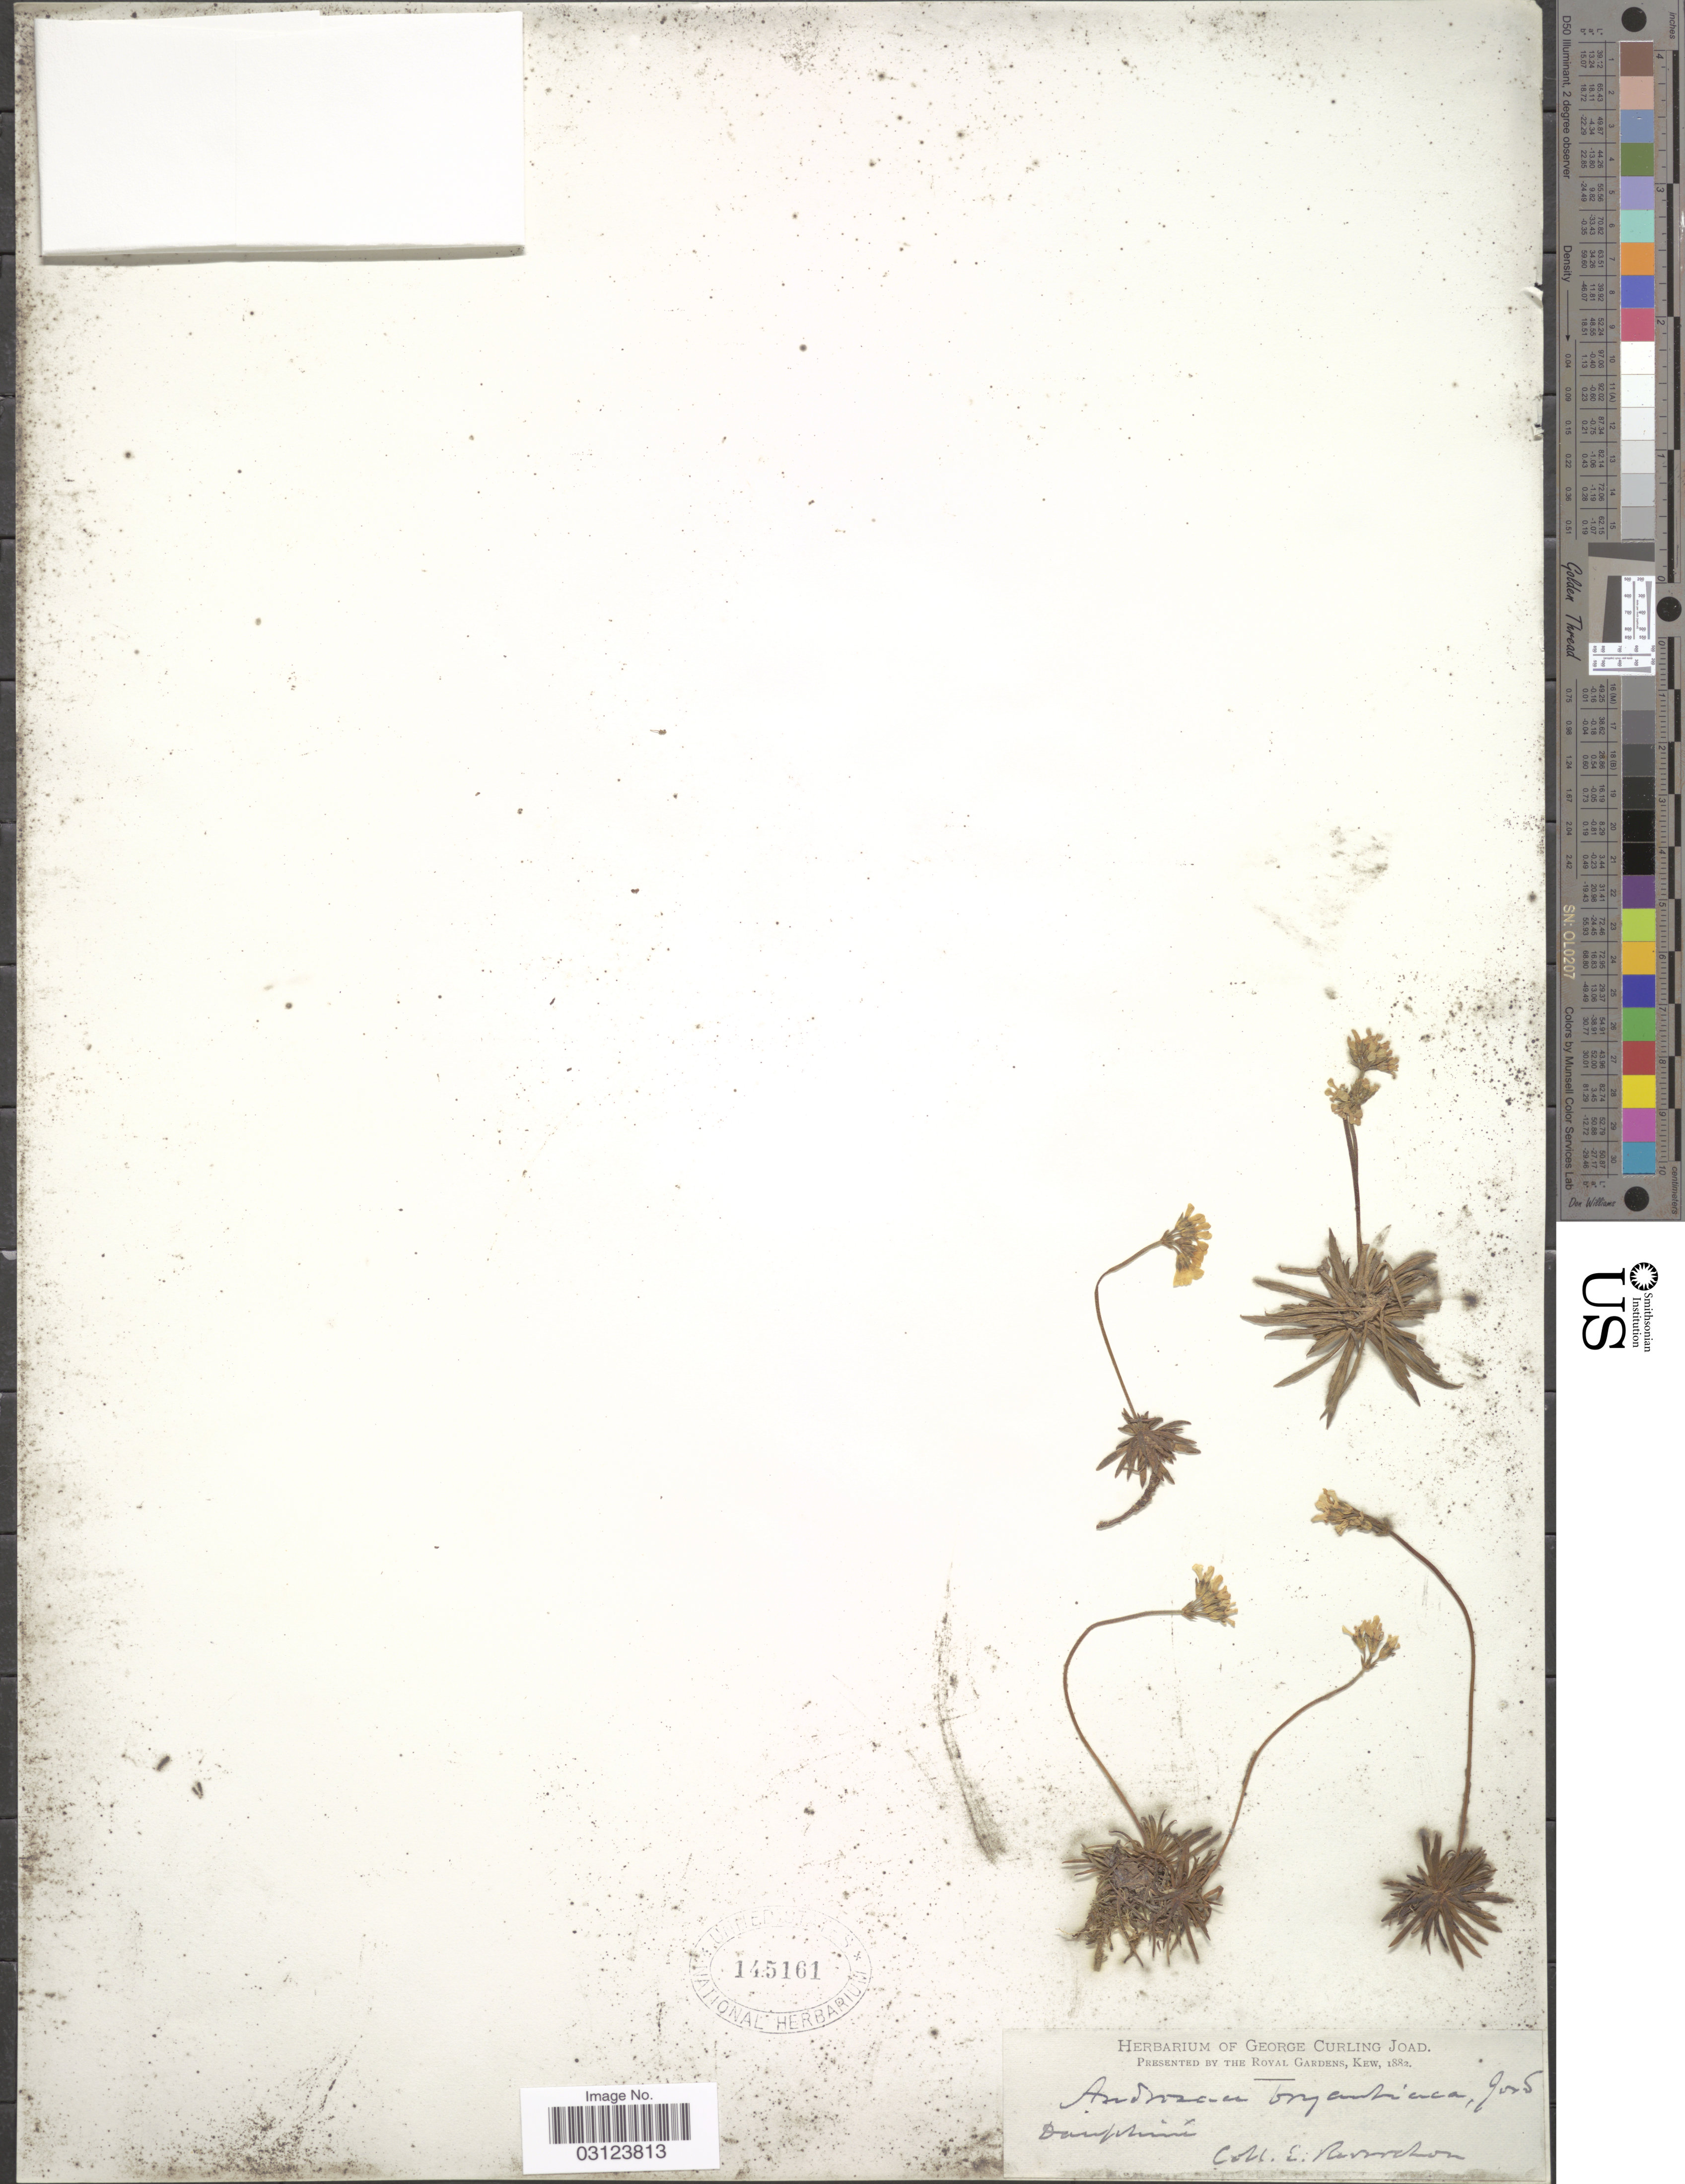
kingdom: Plantae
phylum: Tracheophyta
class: Magnoliopsida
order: Ericales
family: Primulaceae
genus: Androsace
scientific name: Androsace brigantiaca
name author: Jord. & Fourr.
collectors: E. Reverchon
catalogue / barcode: US 145161